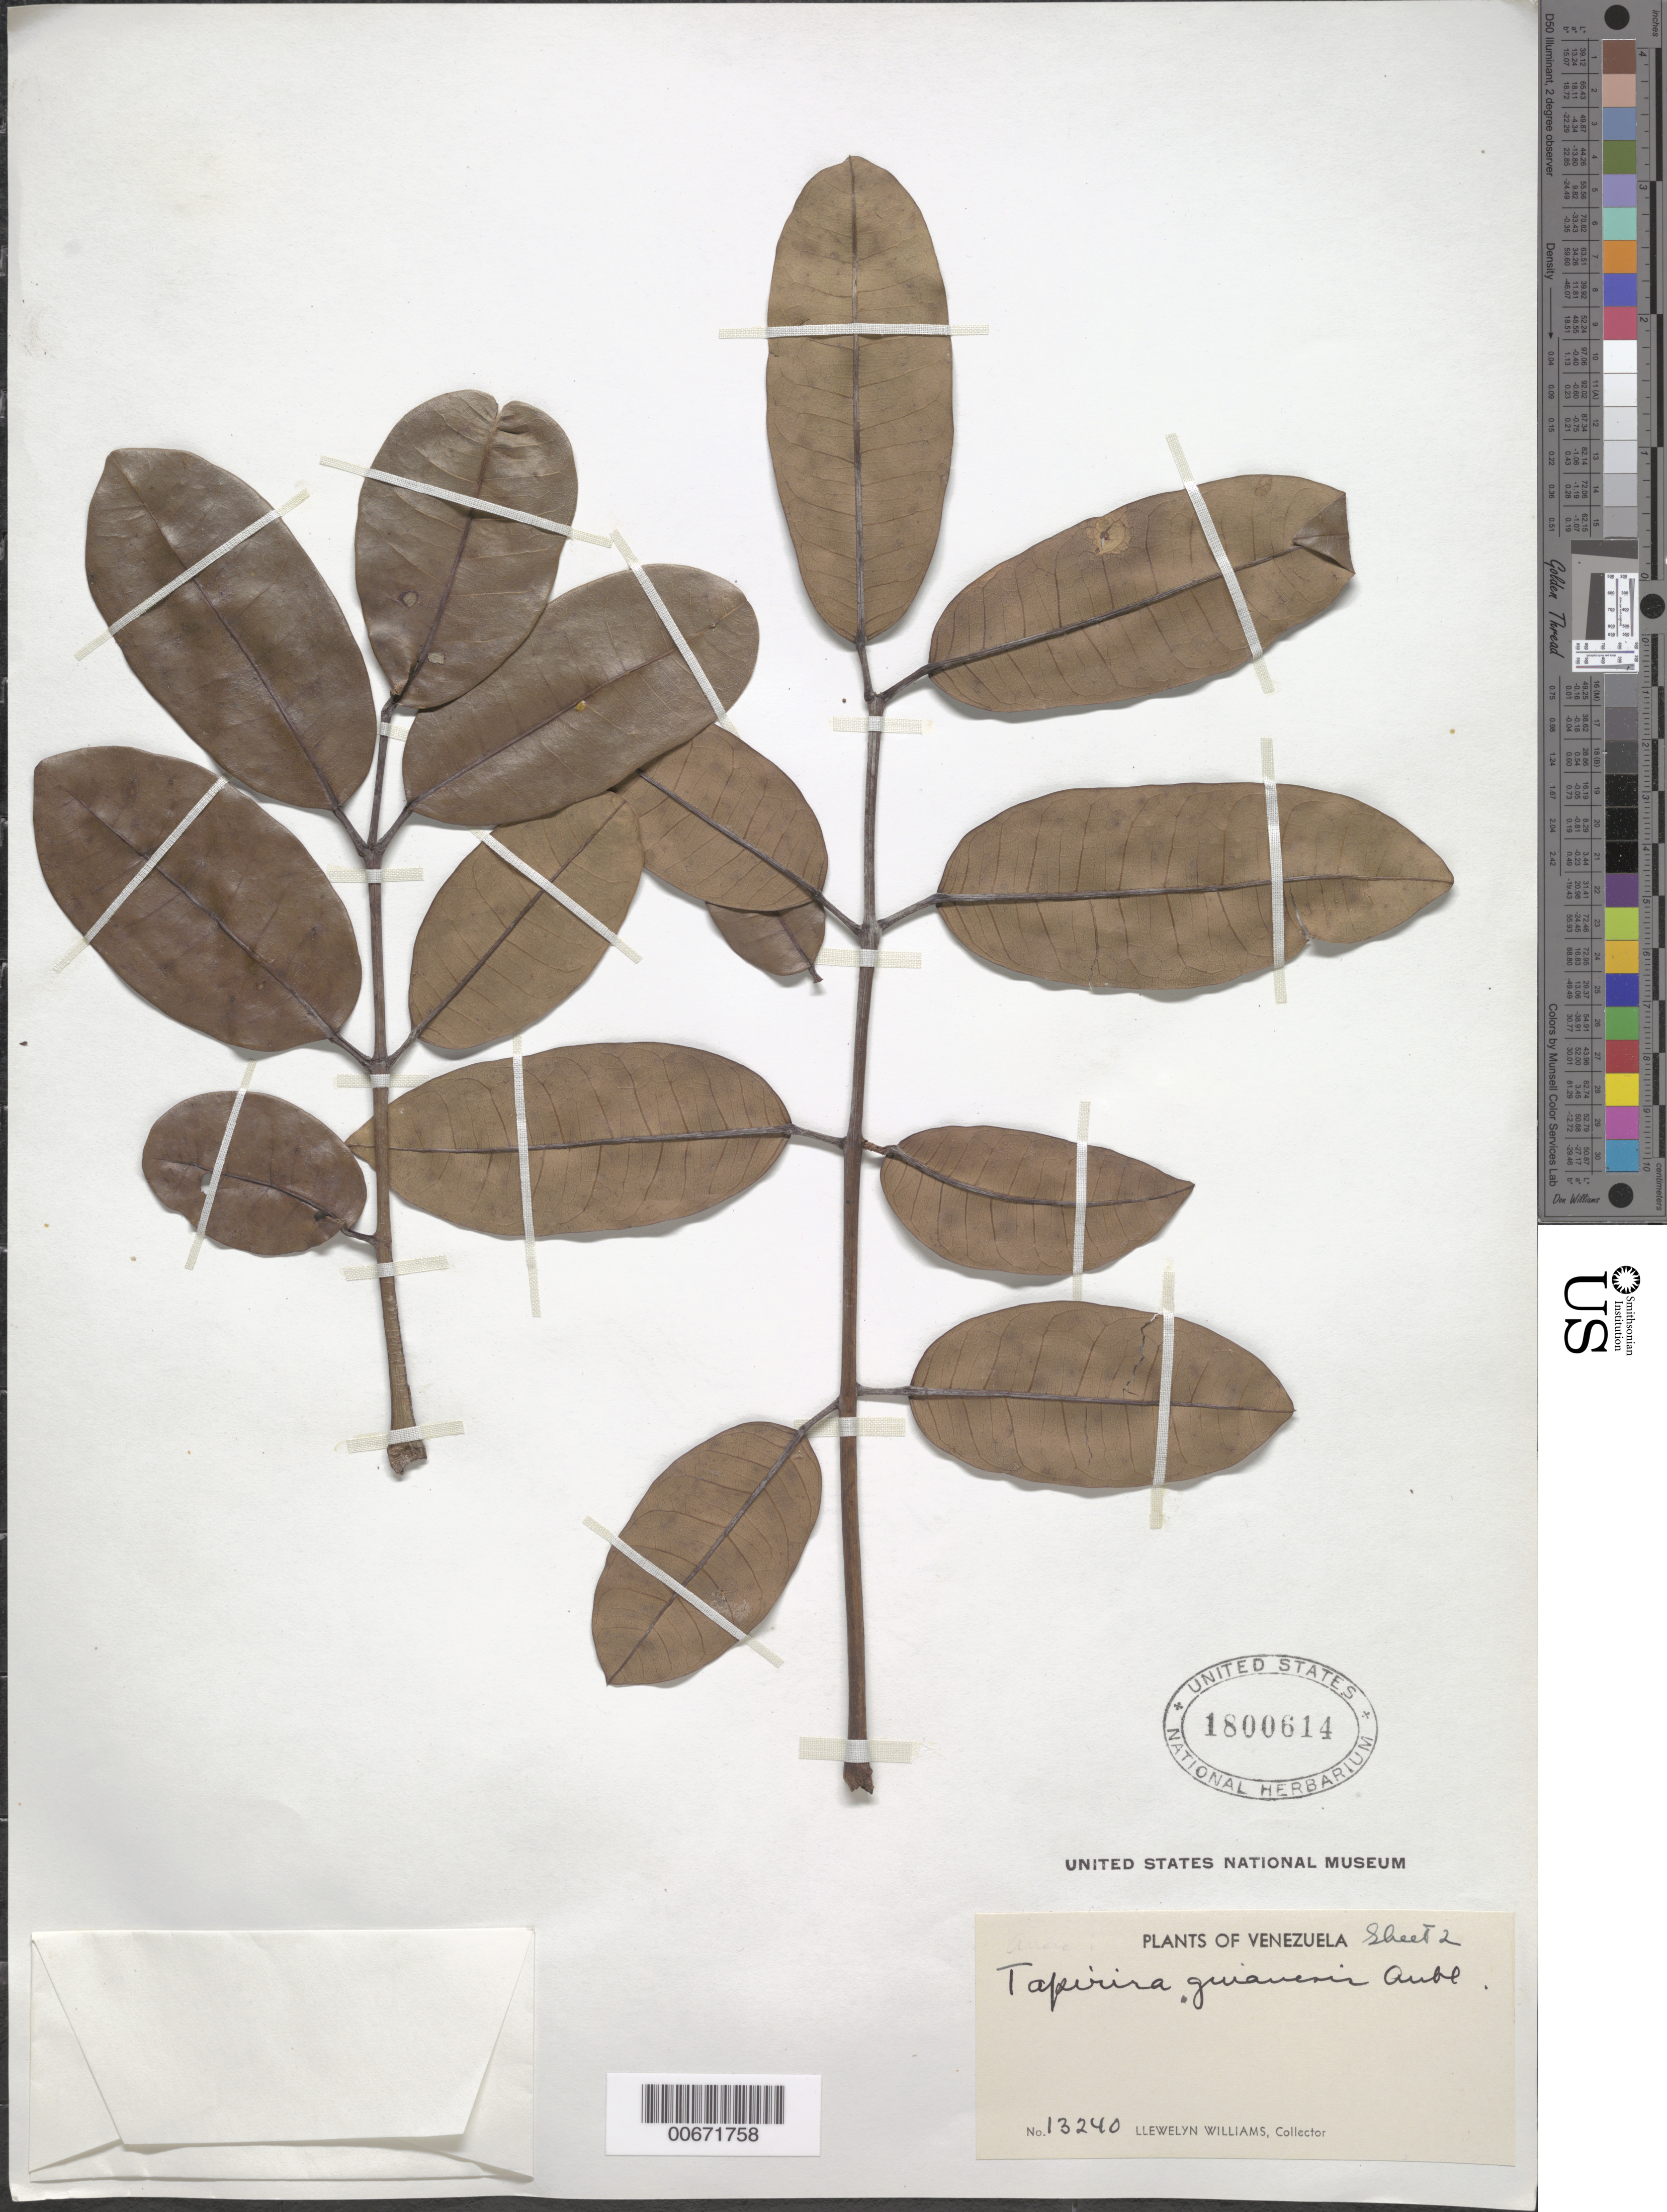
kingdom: Plantae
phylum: Tracheophyta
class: Magnoliopsida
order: Sapindales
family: Burseraceae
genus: Trattinnickia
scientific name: Trattinnickia burserifolia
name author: Mart.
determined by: Daly, D. C.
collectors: Ll. Williams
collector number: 13240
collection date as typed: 1-Jun-40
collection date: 1940-06-01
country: Venezuela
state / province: Amazonas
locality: Isla de El Ratón, Alto Orinoco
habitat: Border between the gallery forest and savannah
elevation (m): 100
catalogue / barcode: US 1800614